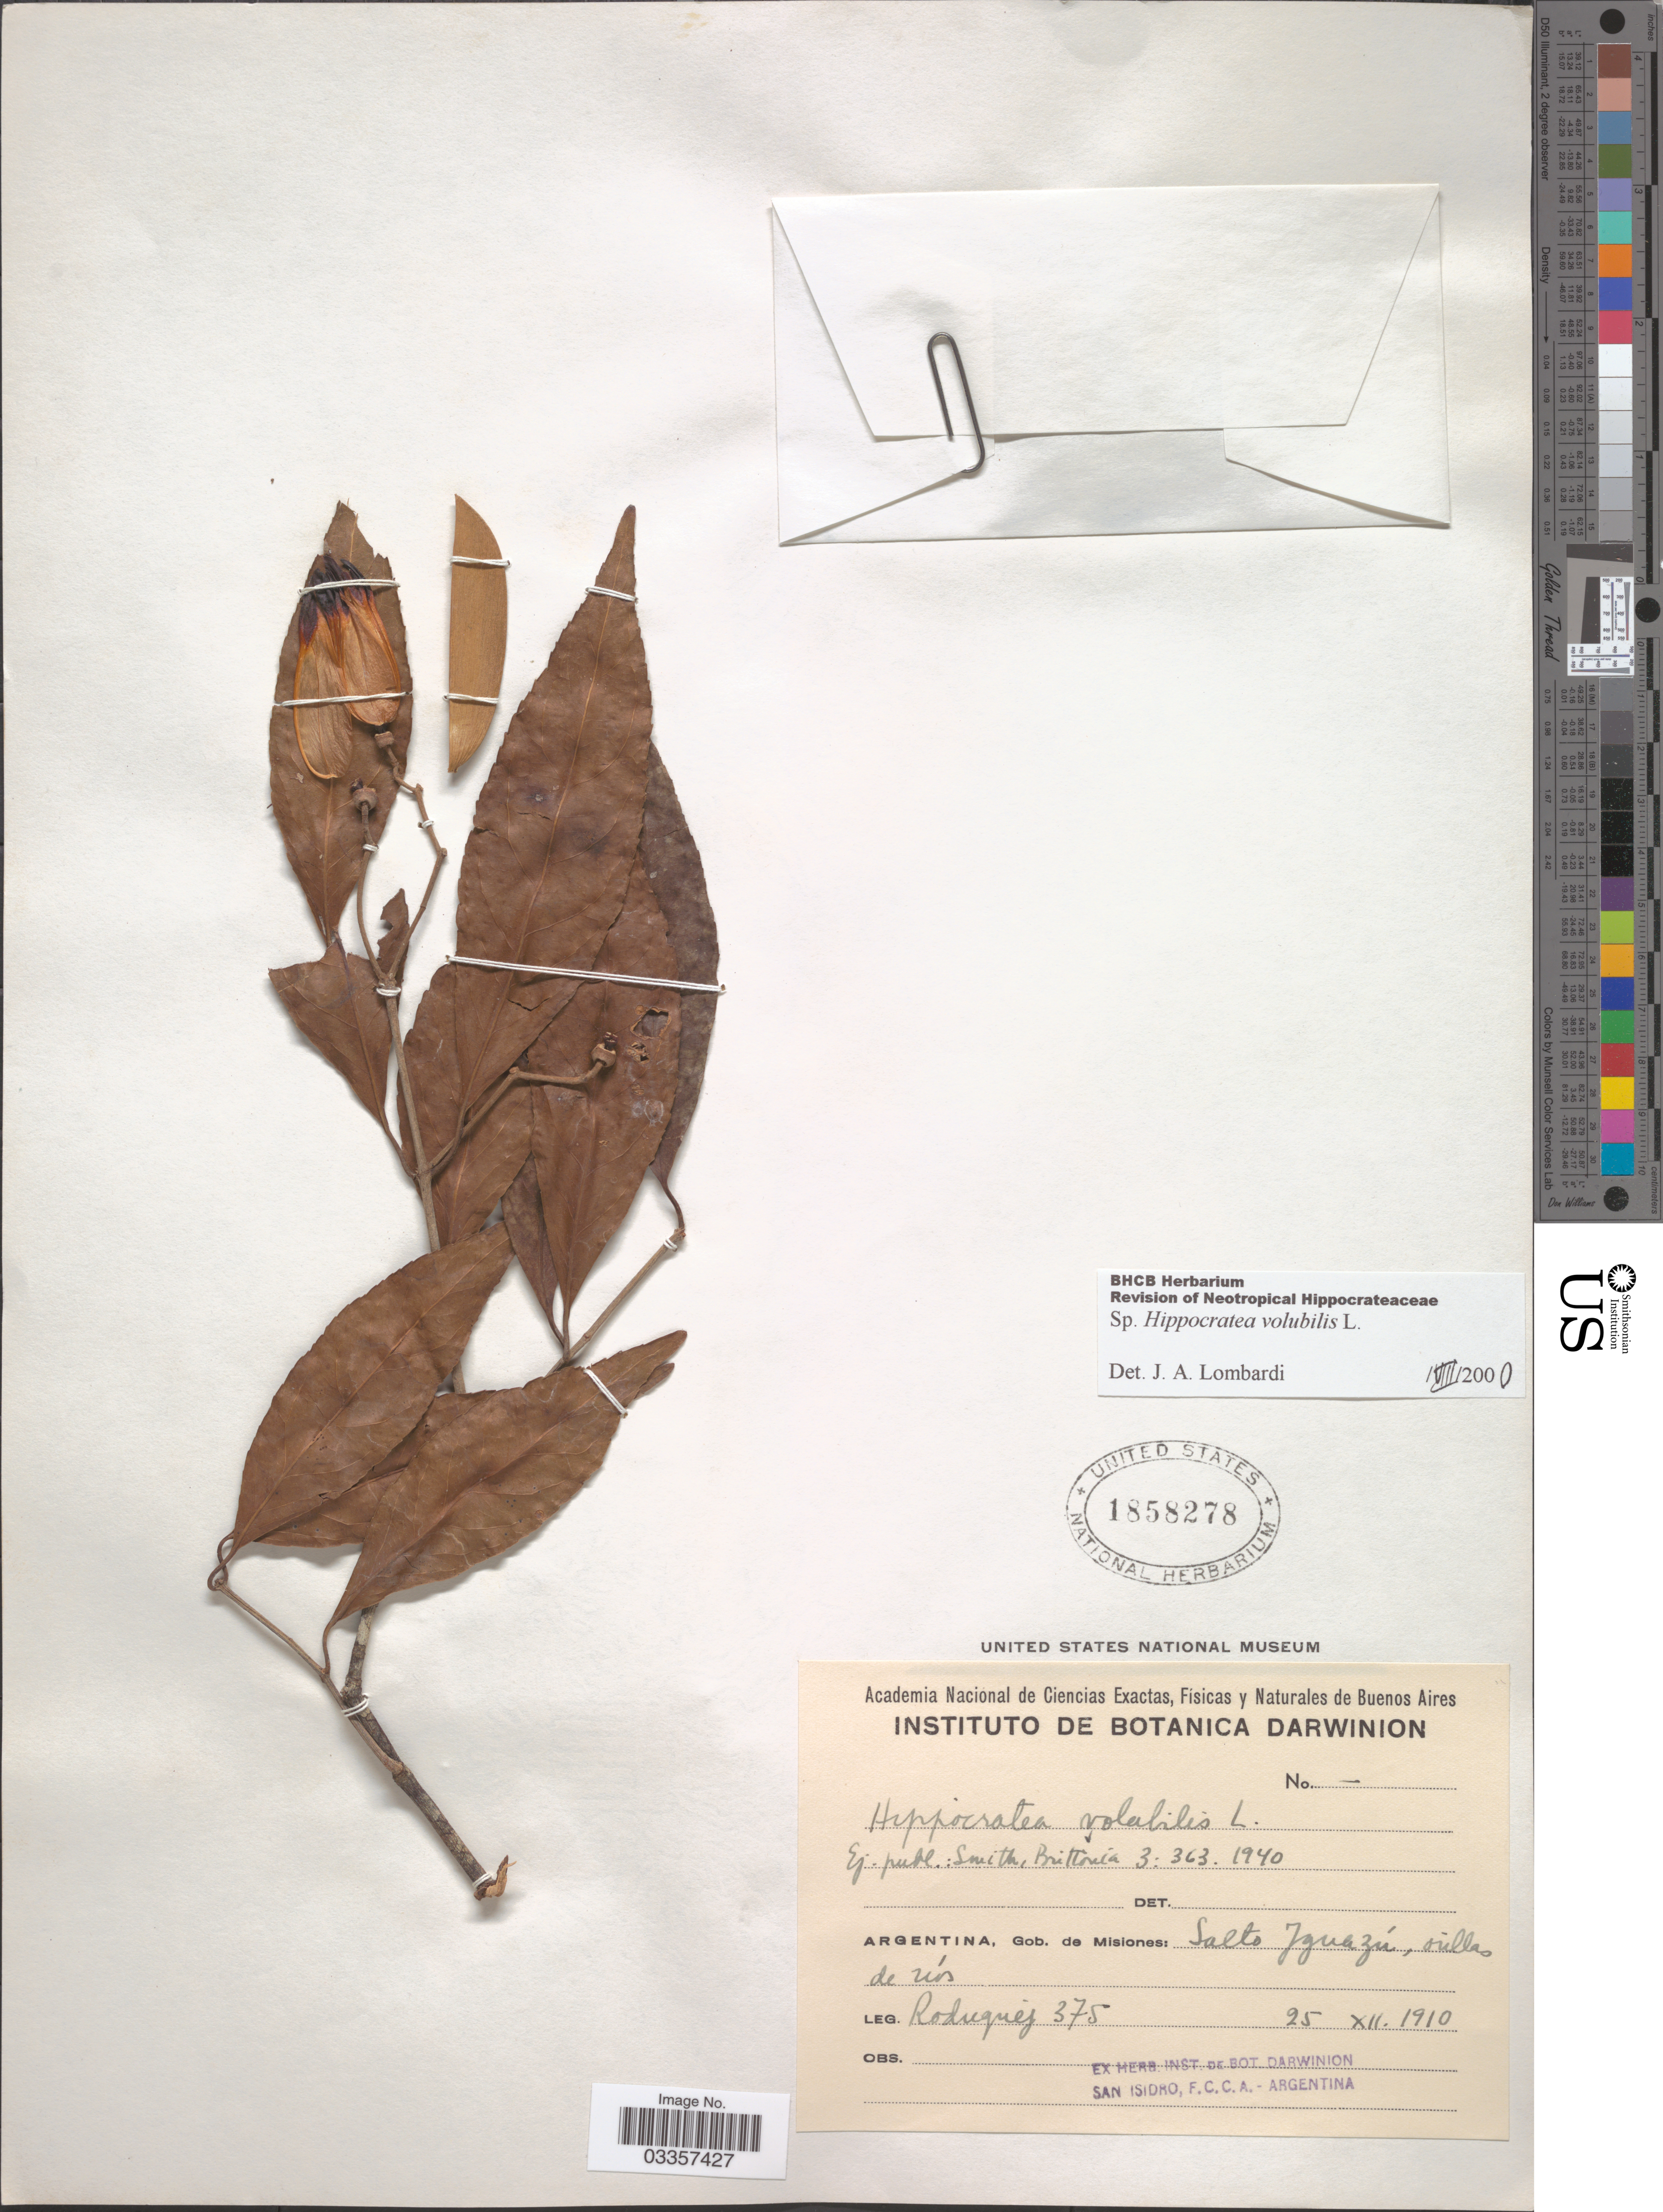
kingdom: Plantae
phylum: Tracheophyta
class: Magnoliopsida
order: Celastrales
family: Celastraceae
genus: Hippocratea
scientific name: Hippocratea volubilis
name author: L.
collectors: Rodriguez, --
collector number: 375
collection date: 1910-12-25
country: Argentina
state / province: Misiones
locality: Gob. de Misiones: Salto Iguazú, orillas de rios.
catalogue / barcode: US 1858278